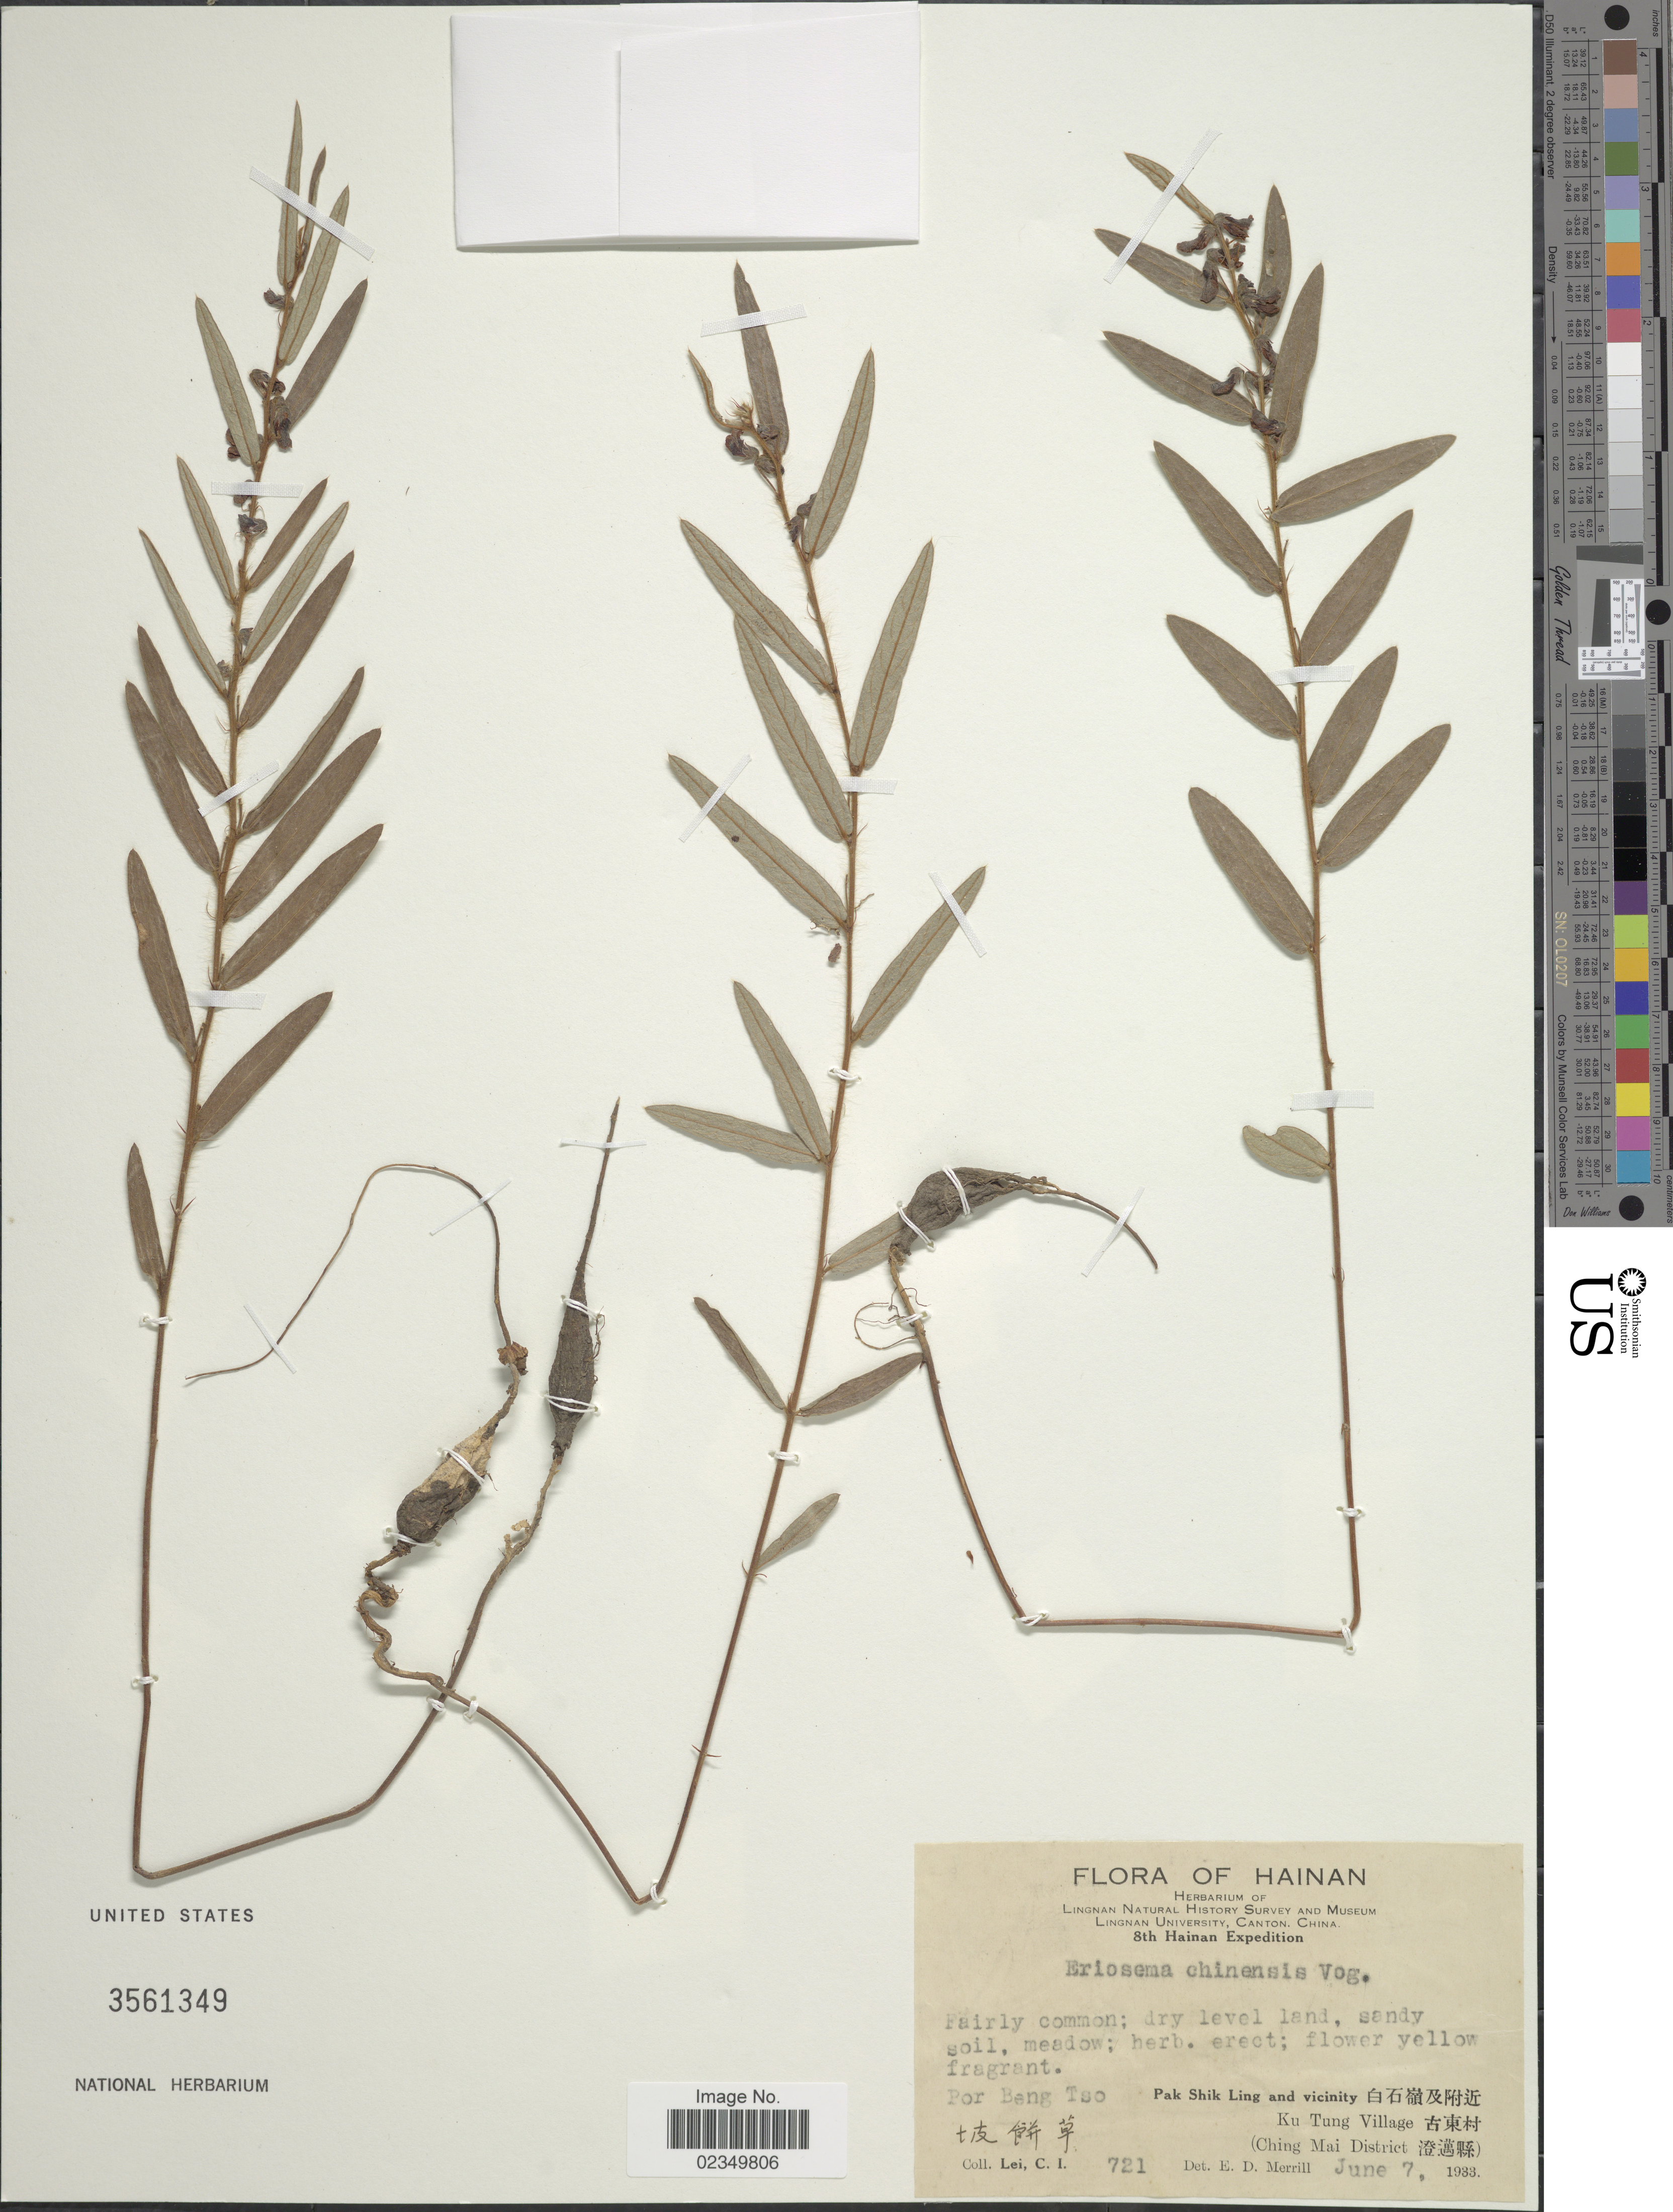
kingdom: Plantae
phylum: Tracheophyta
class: Magnoliopsida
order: Fabales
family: Fabaceae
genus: Eriosema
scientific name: Eriosema chinense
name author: Vogel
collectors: C. I. Lei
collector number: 721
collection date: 1933-06-07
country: China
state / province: Hainan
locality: Por Beng Tso, Pak Shik Ling and Vicinity, Ku Tung Village (Ching Mai District)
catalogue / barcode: US 3561349